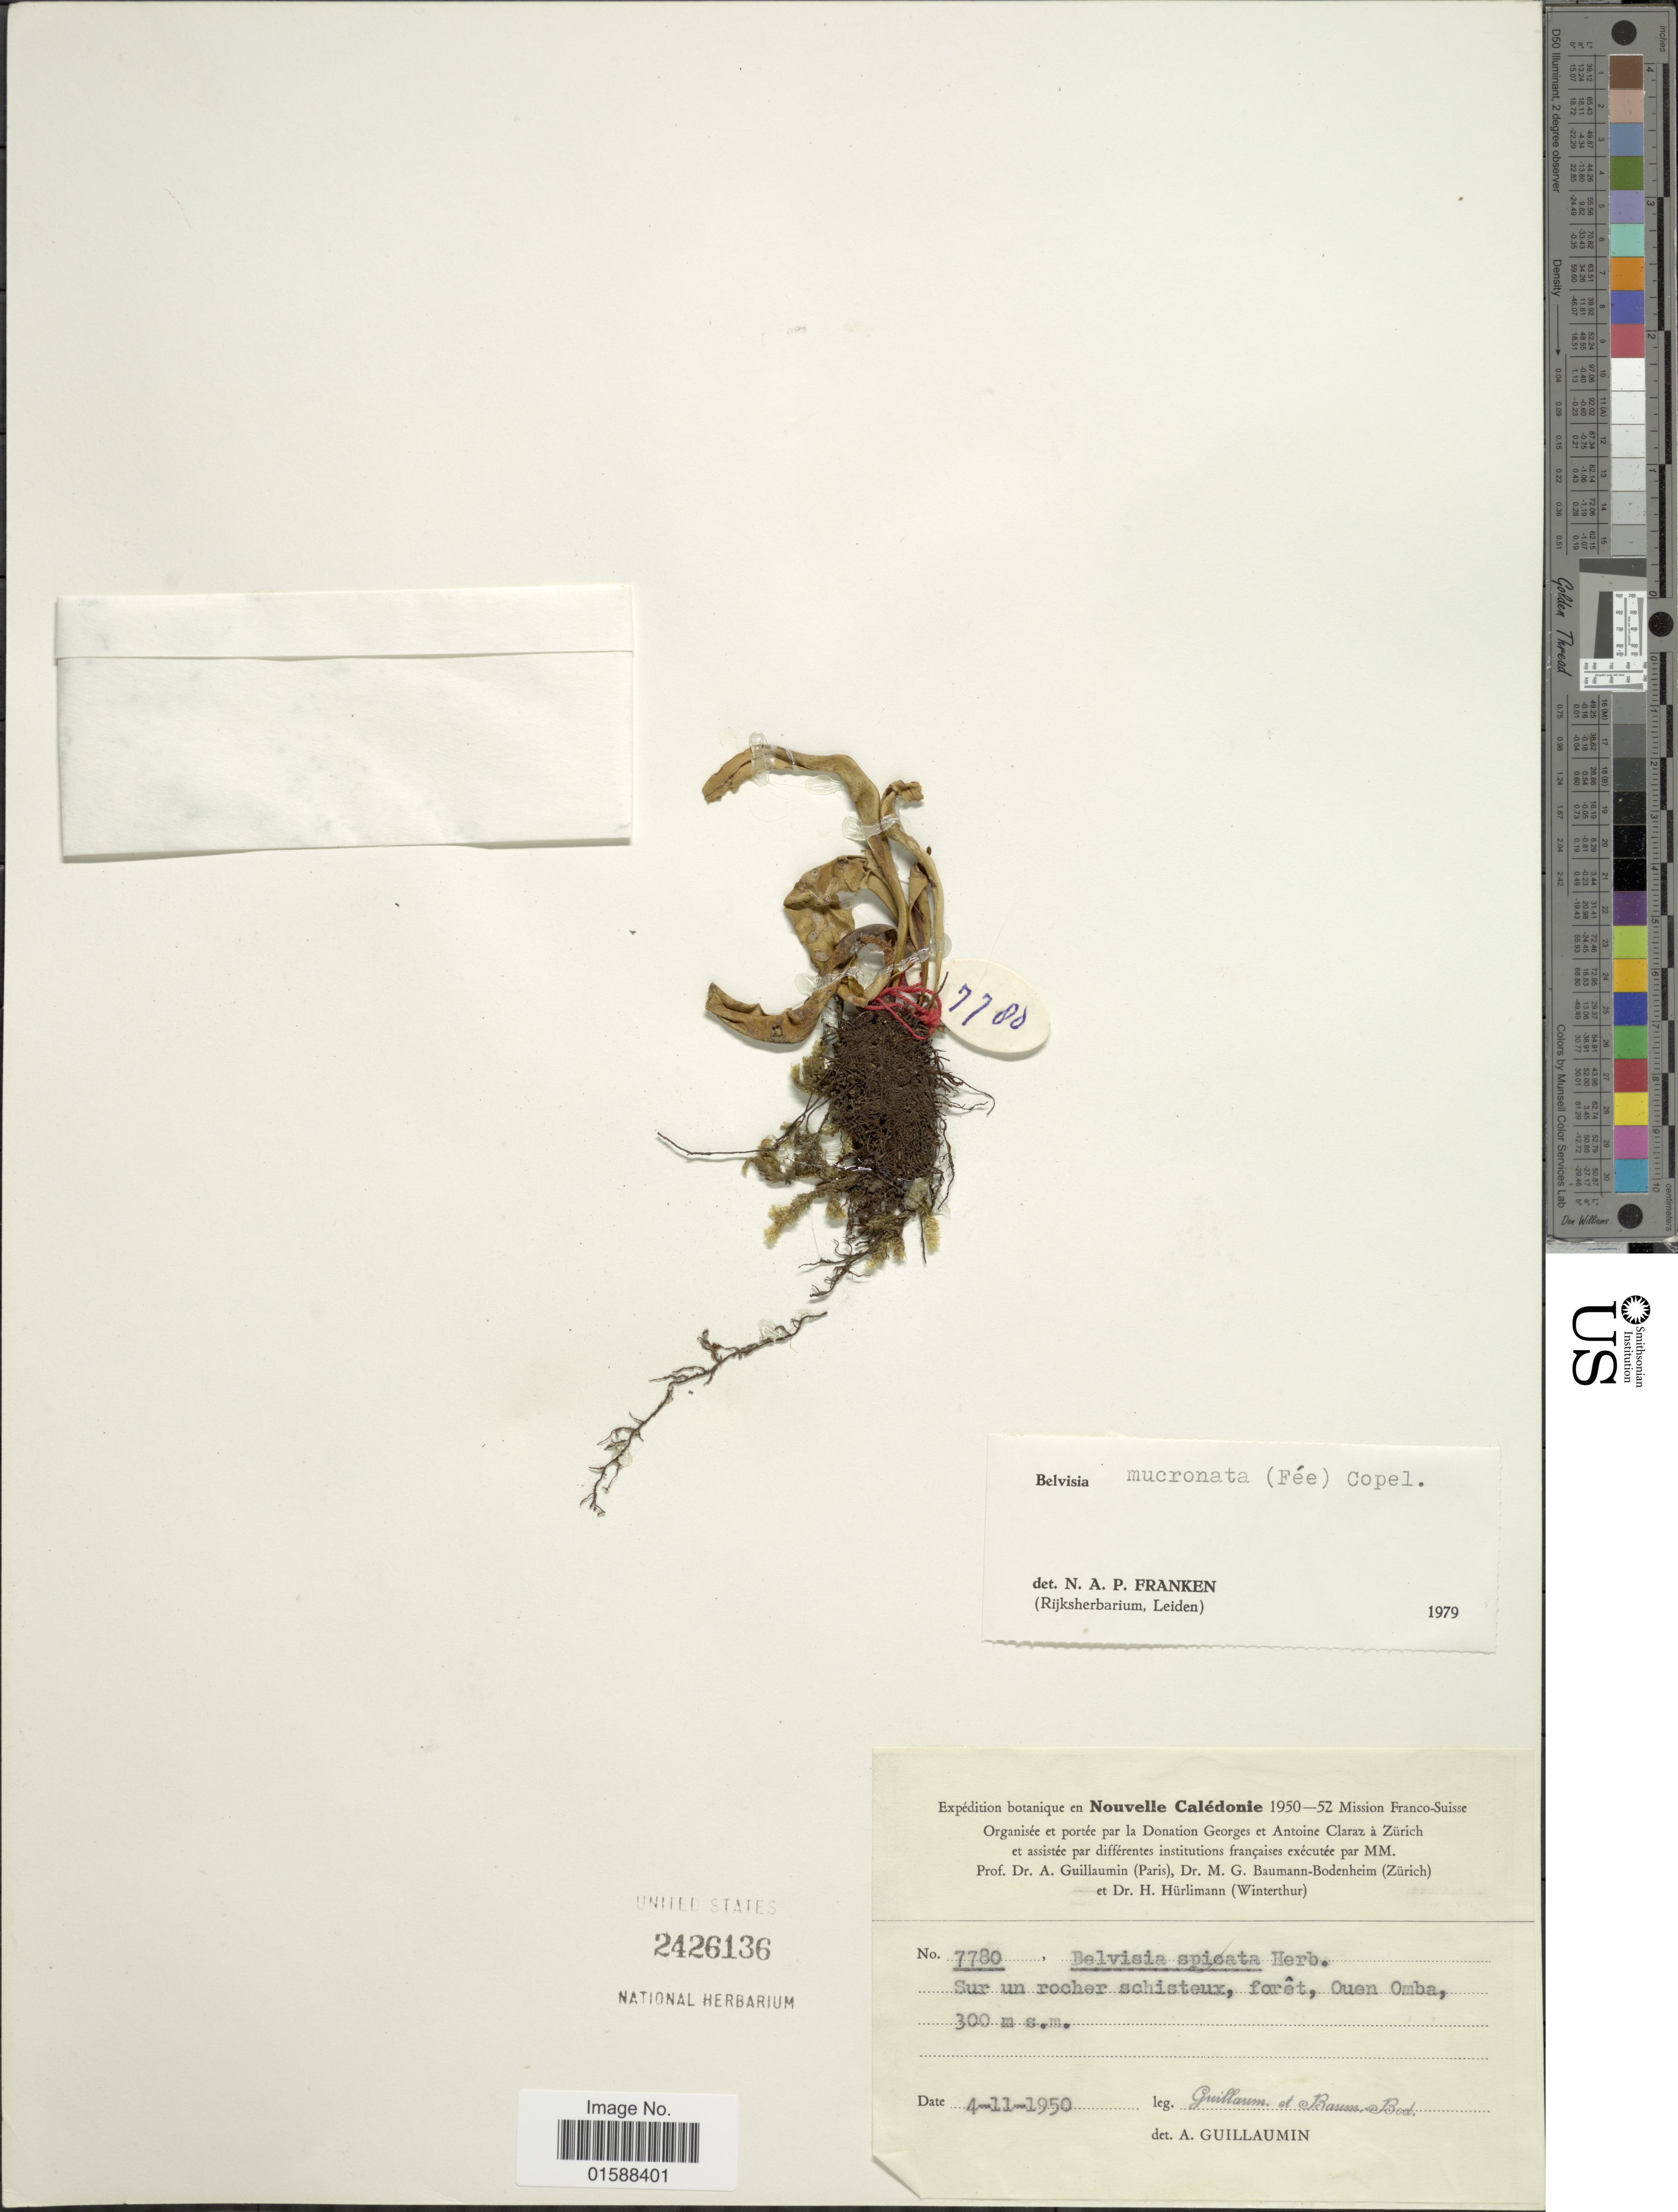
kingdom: Plantae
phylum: Tracheophyta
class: Polypodiopsida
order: Polypodiales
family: Polypodiaceae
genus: Lepisorus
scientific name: Lepisorus mucronatus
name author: (Fée) Li S. Wang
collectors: A. Guillaumin & M. G. Baumann-Bodenheim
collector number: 7780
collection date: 1950-11-04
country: New Caledonia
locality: Sur un rocher schisteux, forêt, Ouen Omba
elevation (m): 300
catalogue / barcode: US 2426136